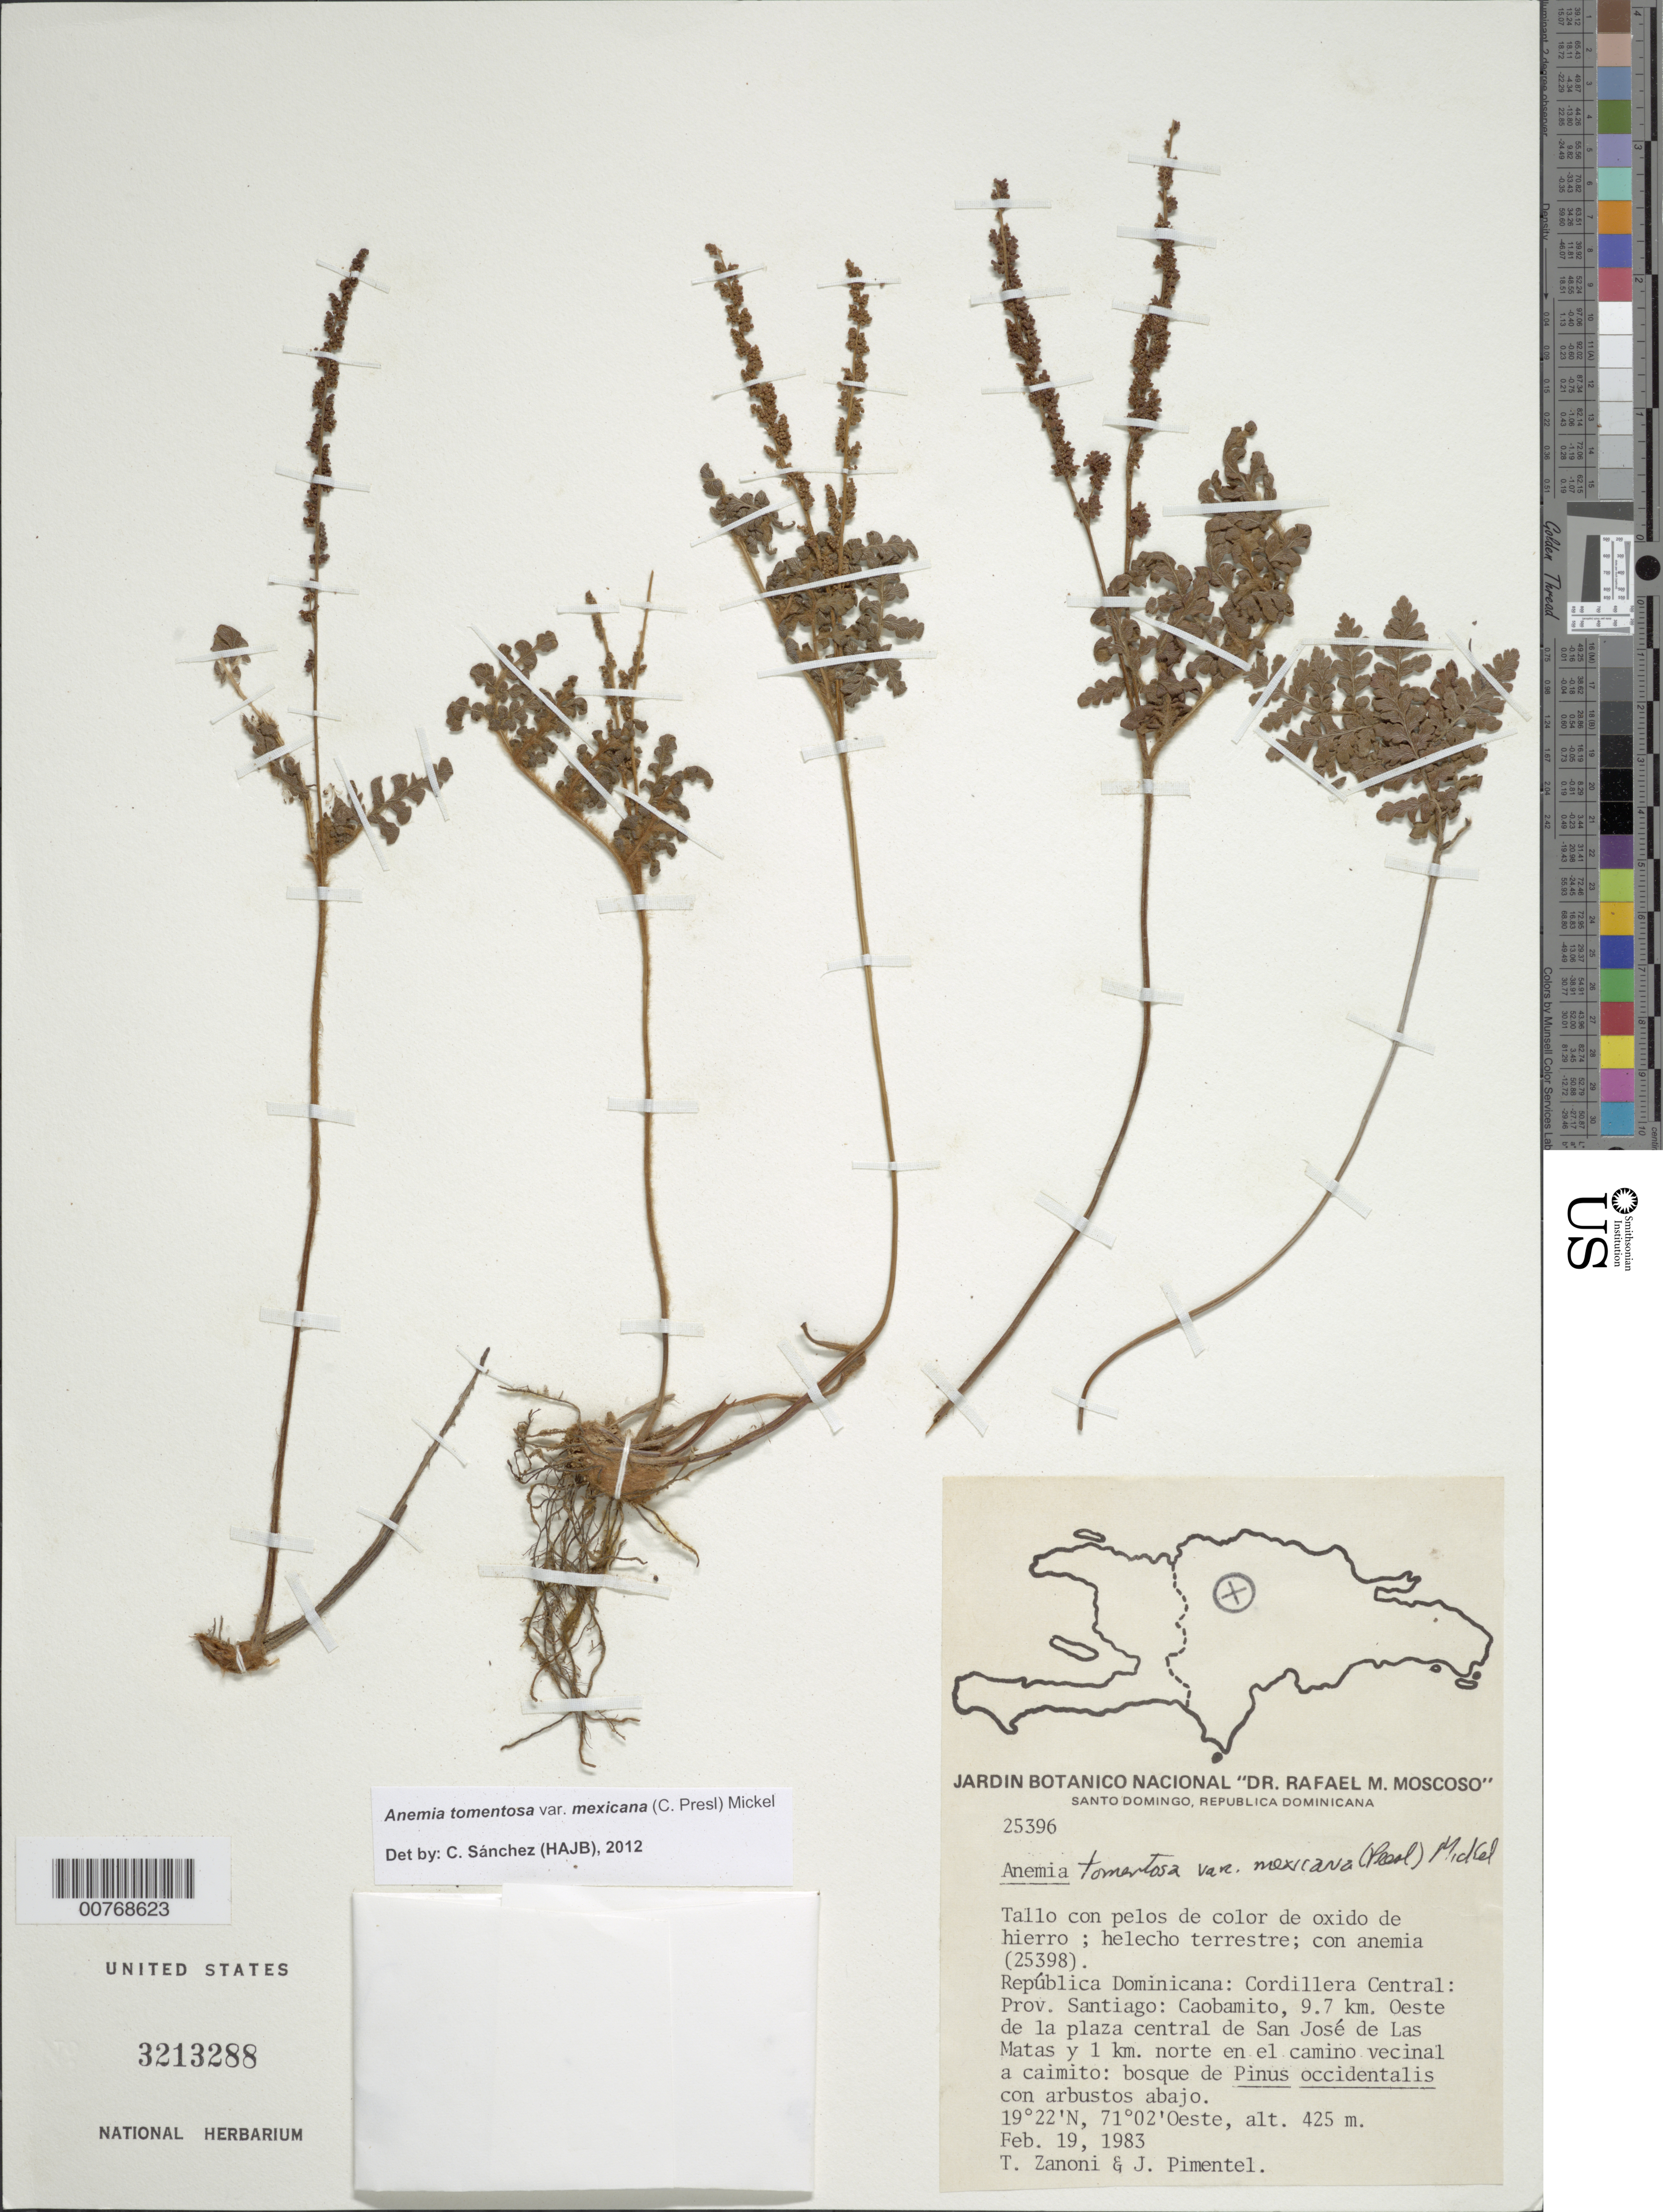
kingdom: Plantae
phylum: Tracheophyta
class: Polypodiopsida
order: Schizaeales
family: Anemiaceae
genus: Anemia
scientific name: Anemia tomentosa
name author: (Sav.) Sw.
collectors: T. A. Zanoni & J. Pimentel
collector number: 25396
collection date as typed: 19 Feb 1983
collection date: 1983-02-19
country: Dominican Republic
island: Hispaniola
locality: Cordillera Central, Provincia Santiago, Caobamito, 9.7 km W de la plaza central de San José de las Matas y 1 km N en el camino vecinal a caimito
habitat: Bosque de Pinus occidentalis con arbustos abajo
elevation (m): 425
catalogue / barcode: US 3213288